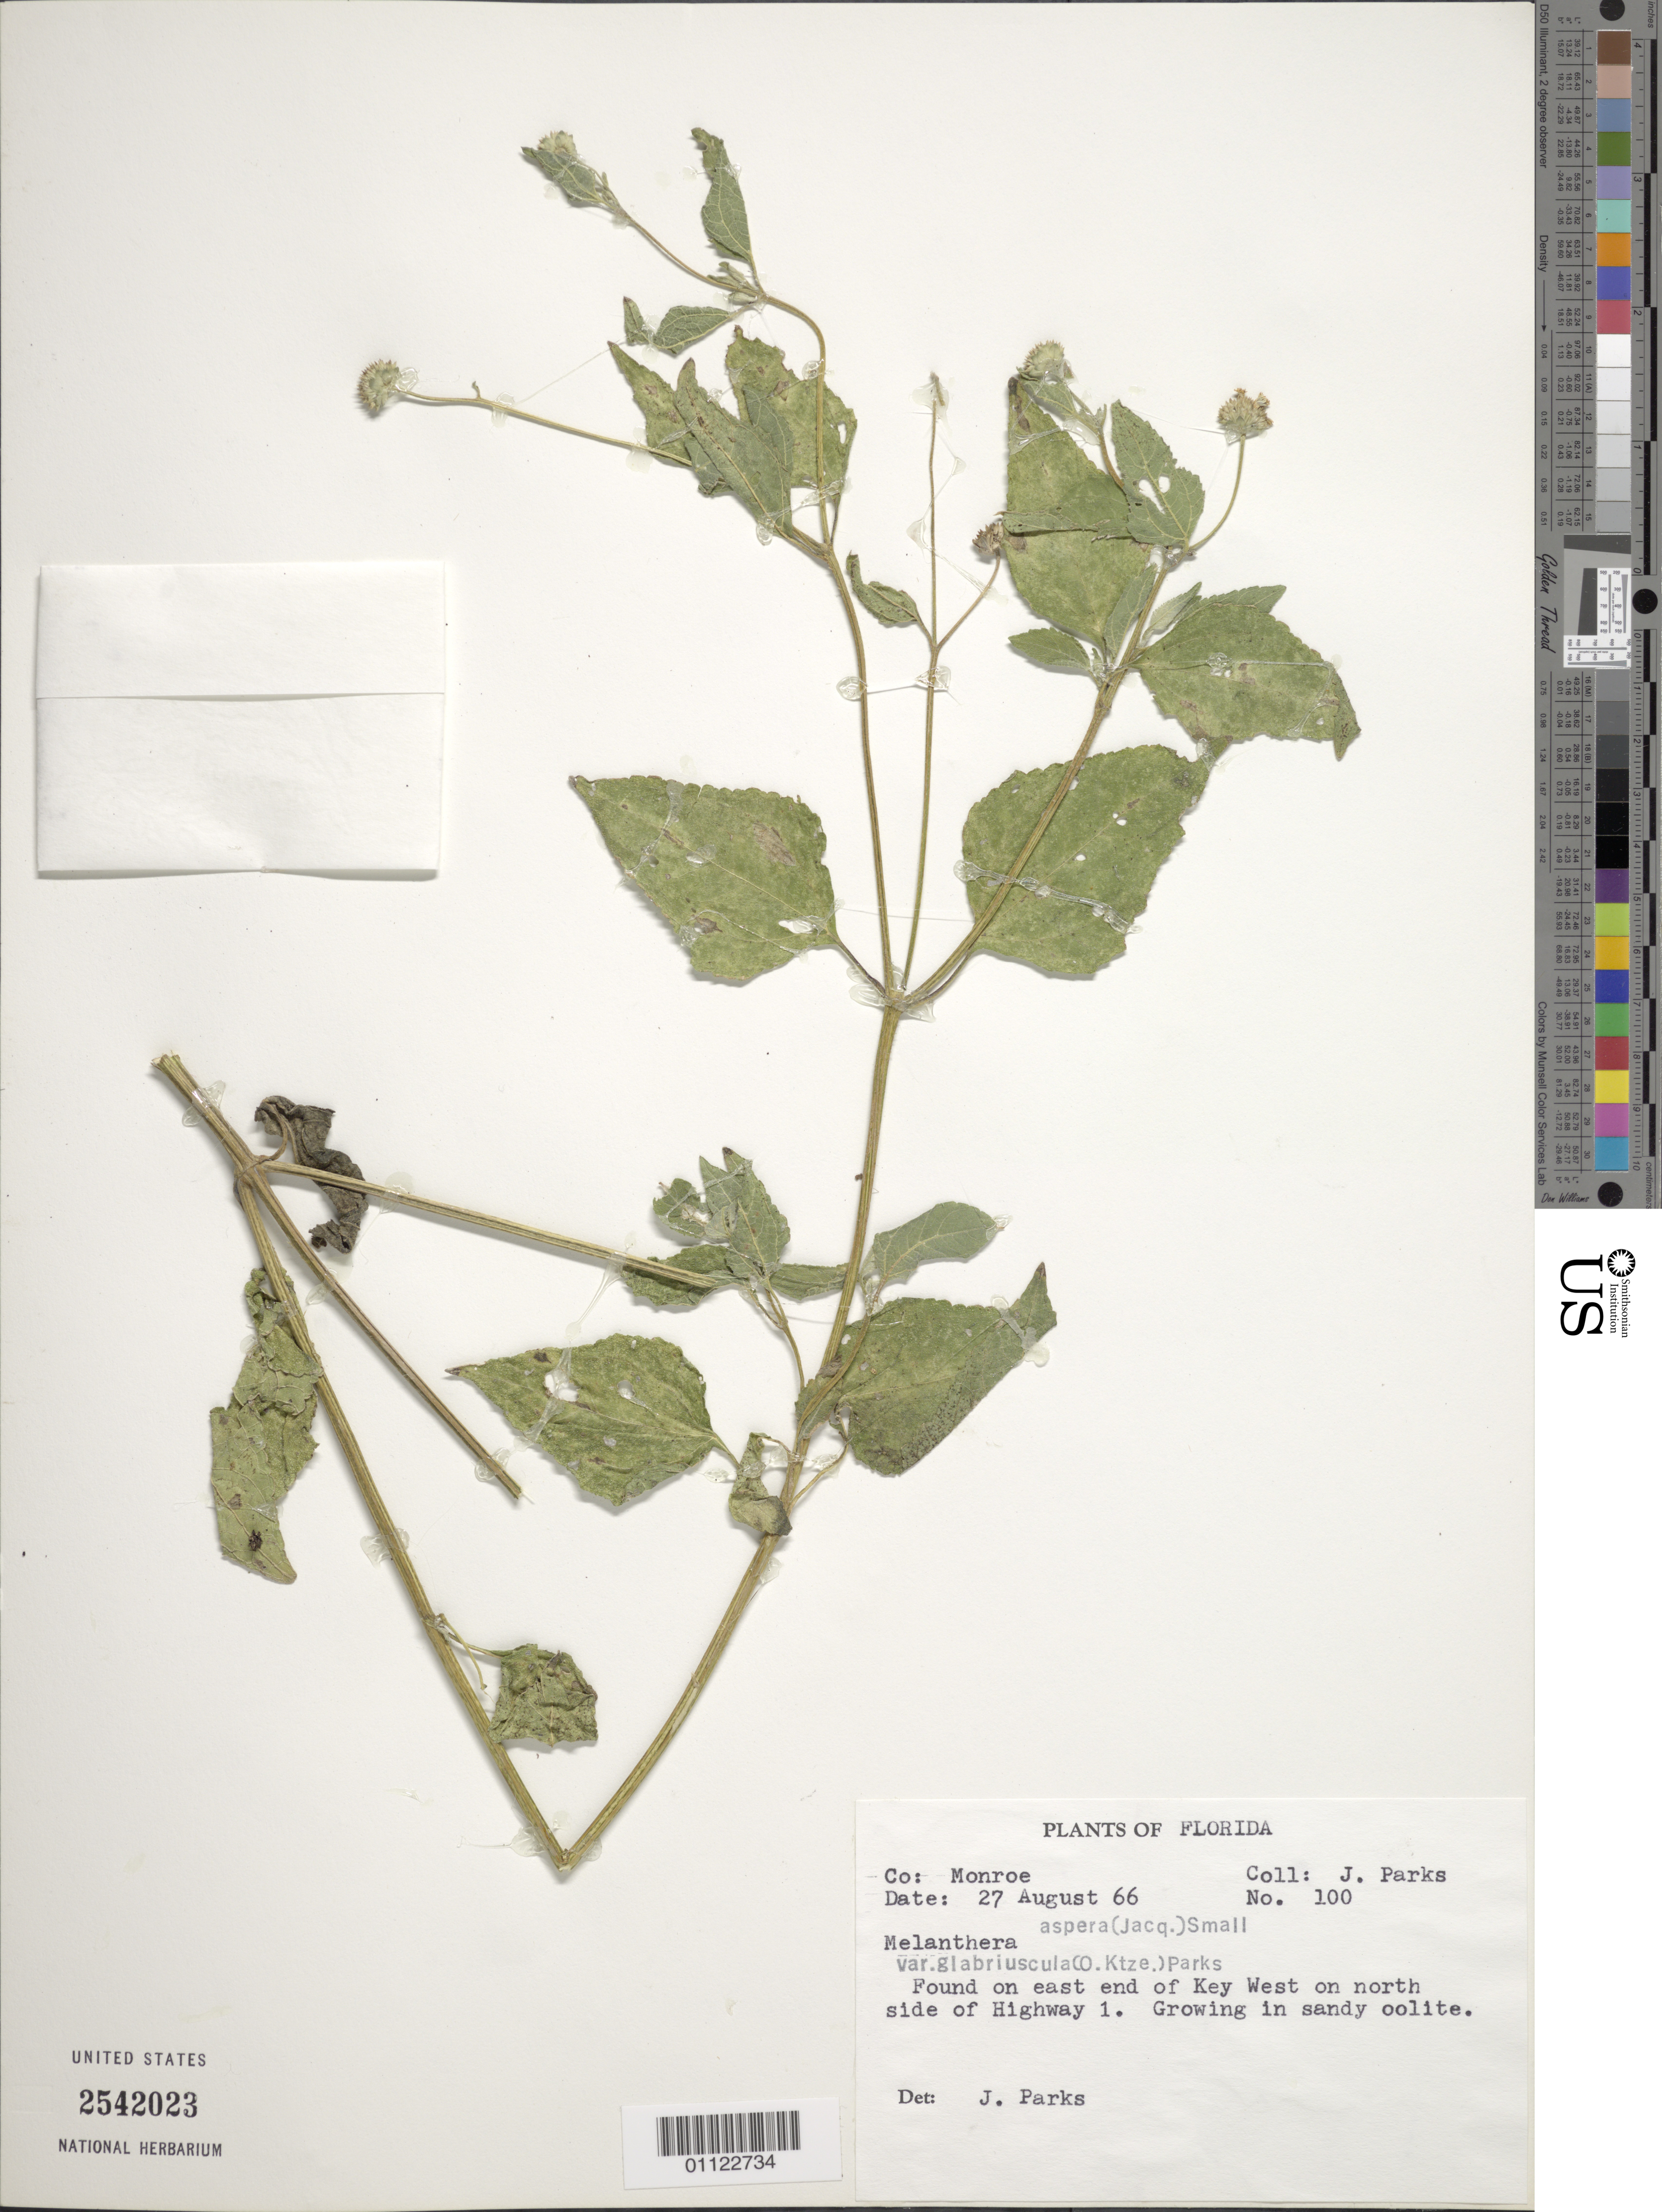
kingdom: Plantae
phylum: Tracheophyta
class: Magnoliopsida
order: Asterales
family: Asteraceae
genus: Melanthera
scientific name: Melanthera nivea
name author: (L.) Small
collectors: J. Parks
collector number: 100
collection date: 1966-08-27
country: United States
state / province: Florida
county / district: Monroe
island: Key West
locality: Found on east end of Key West on north side of Highway 1.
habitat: Growing in sandy oolite.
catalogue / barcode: US 2542023